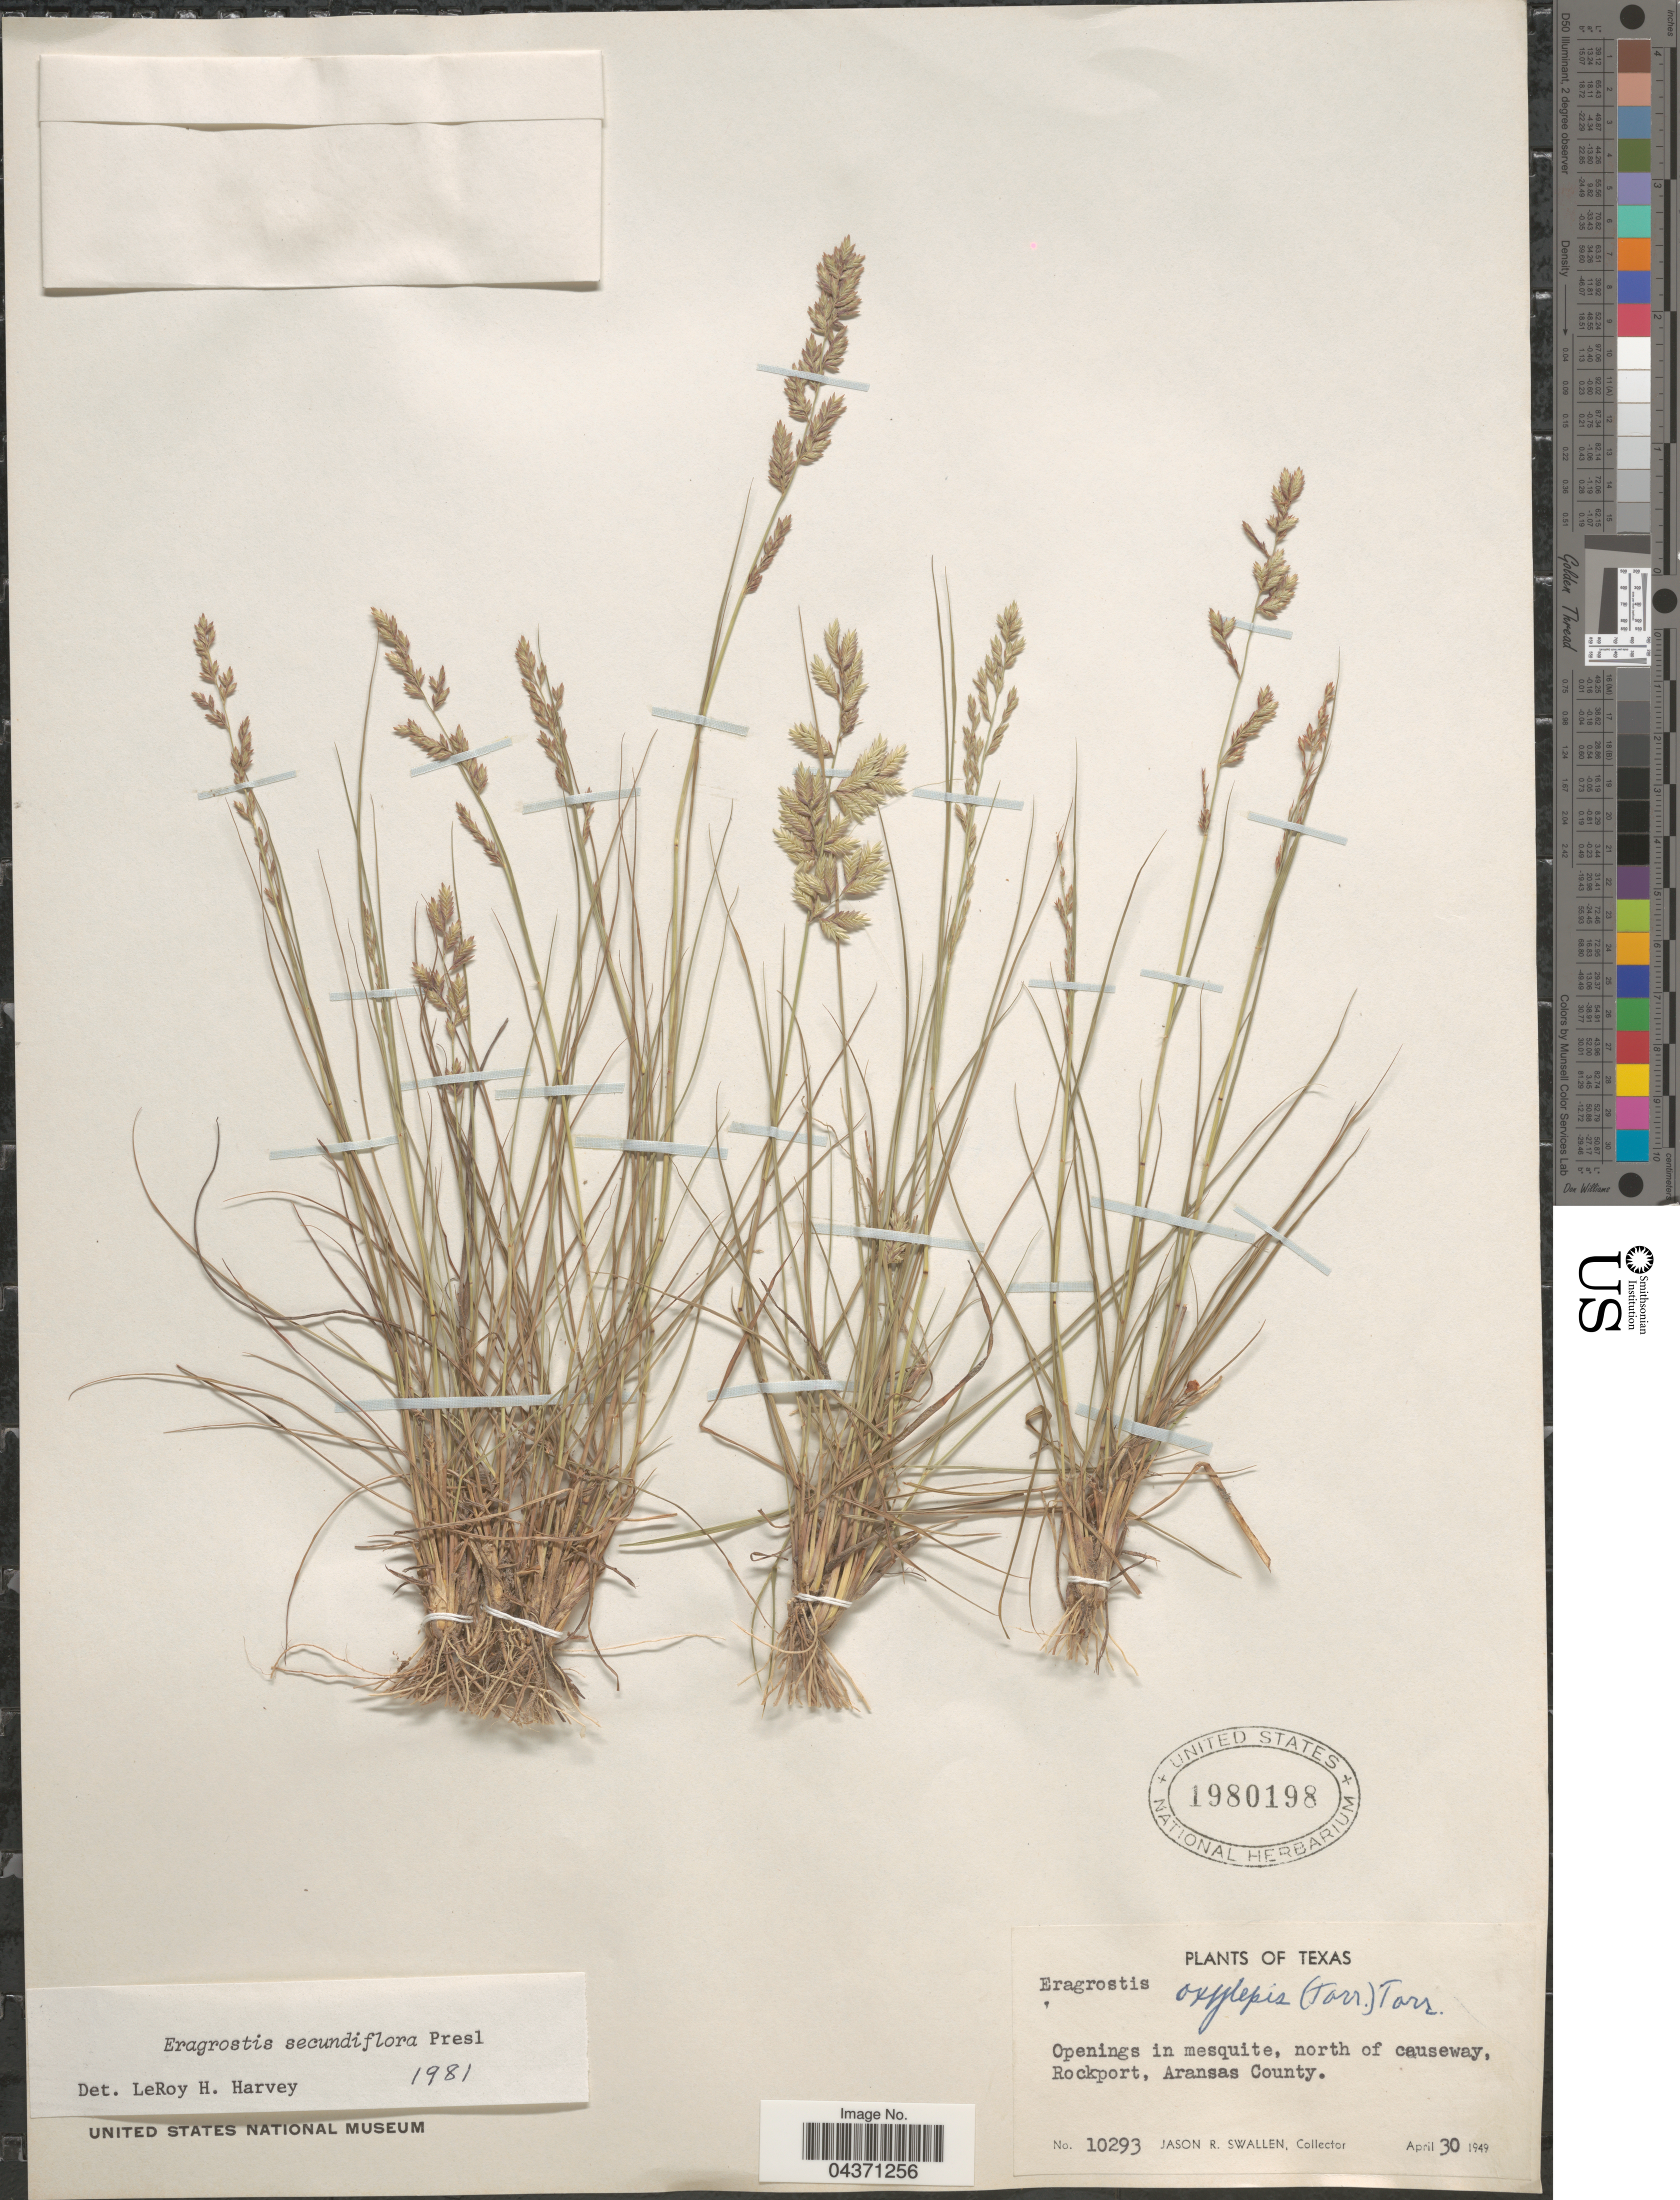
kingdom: Plantae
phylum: Tracheophyta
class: Liliopsida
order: Poales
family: Poaceae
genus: Eragrostis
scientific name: Eragrostis secundiflora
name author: J. Presl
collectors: J. R. Swallen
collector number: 10293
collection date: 1949-04-30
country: United States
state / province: Texas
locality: Openings in mesquite, north of causeway, Rockport, Aransas County.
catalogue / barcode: US 1980198